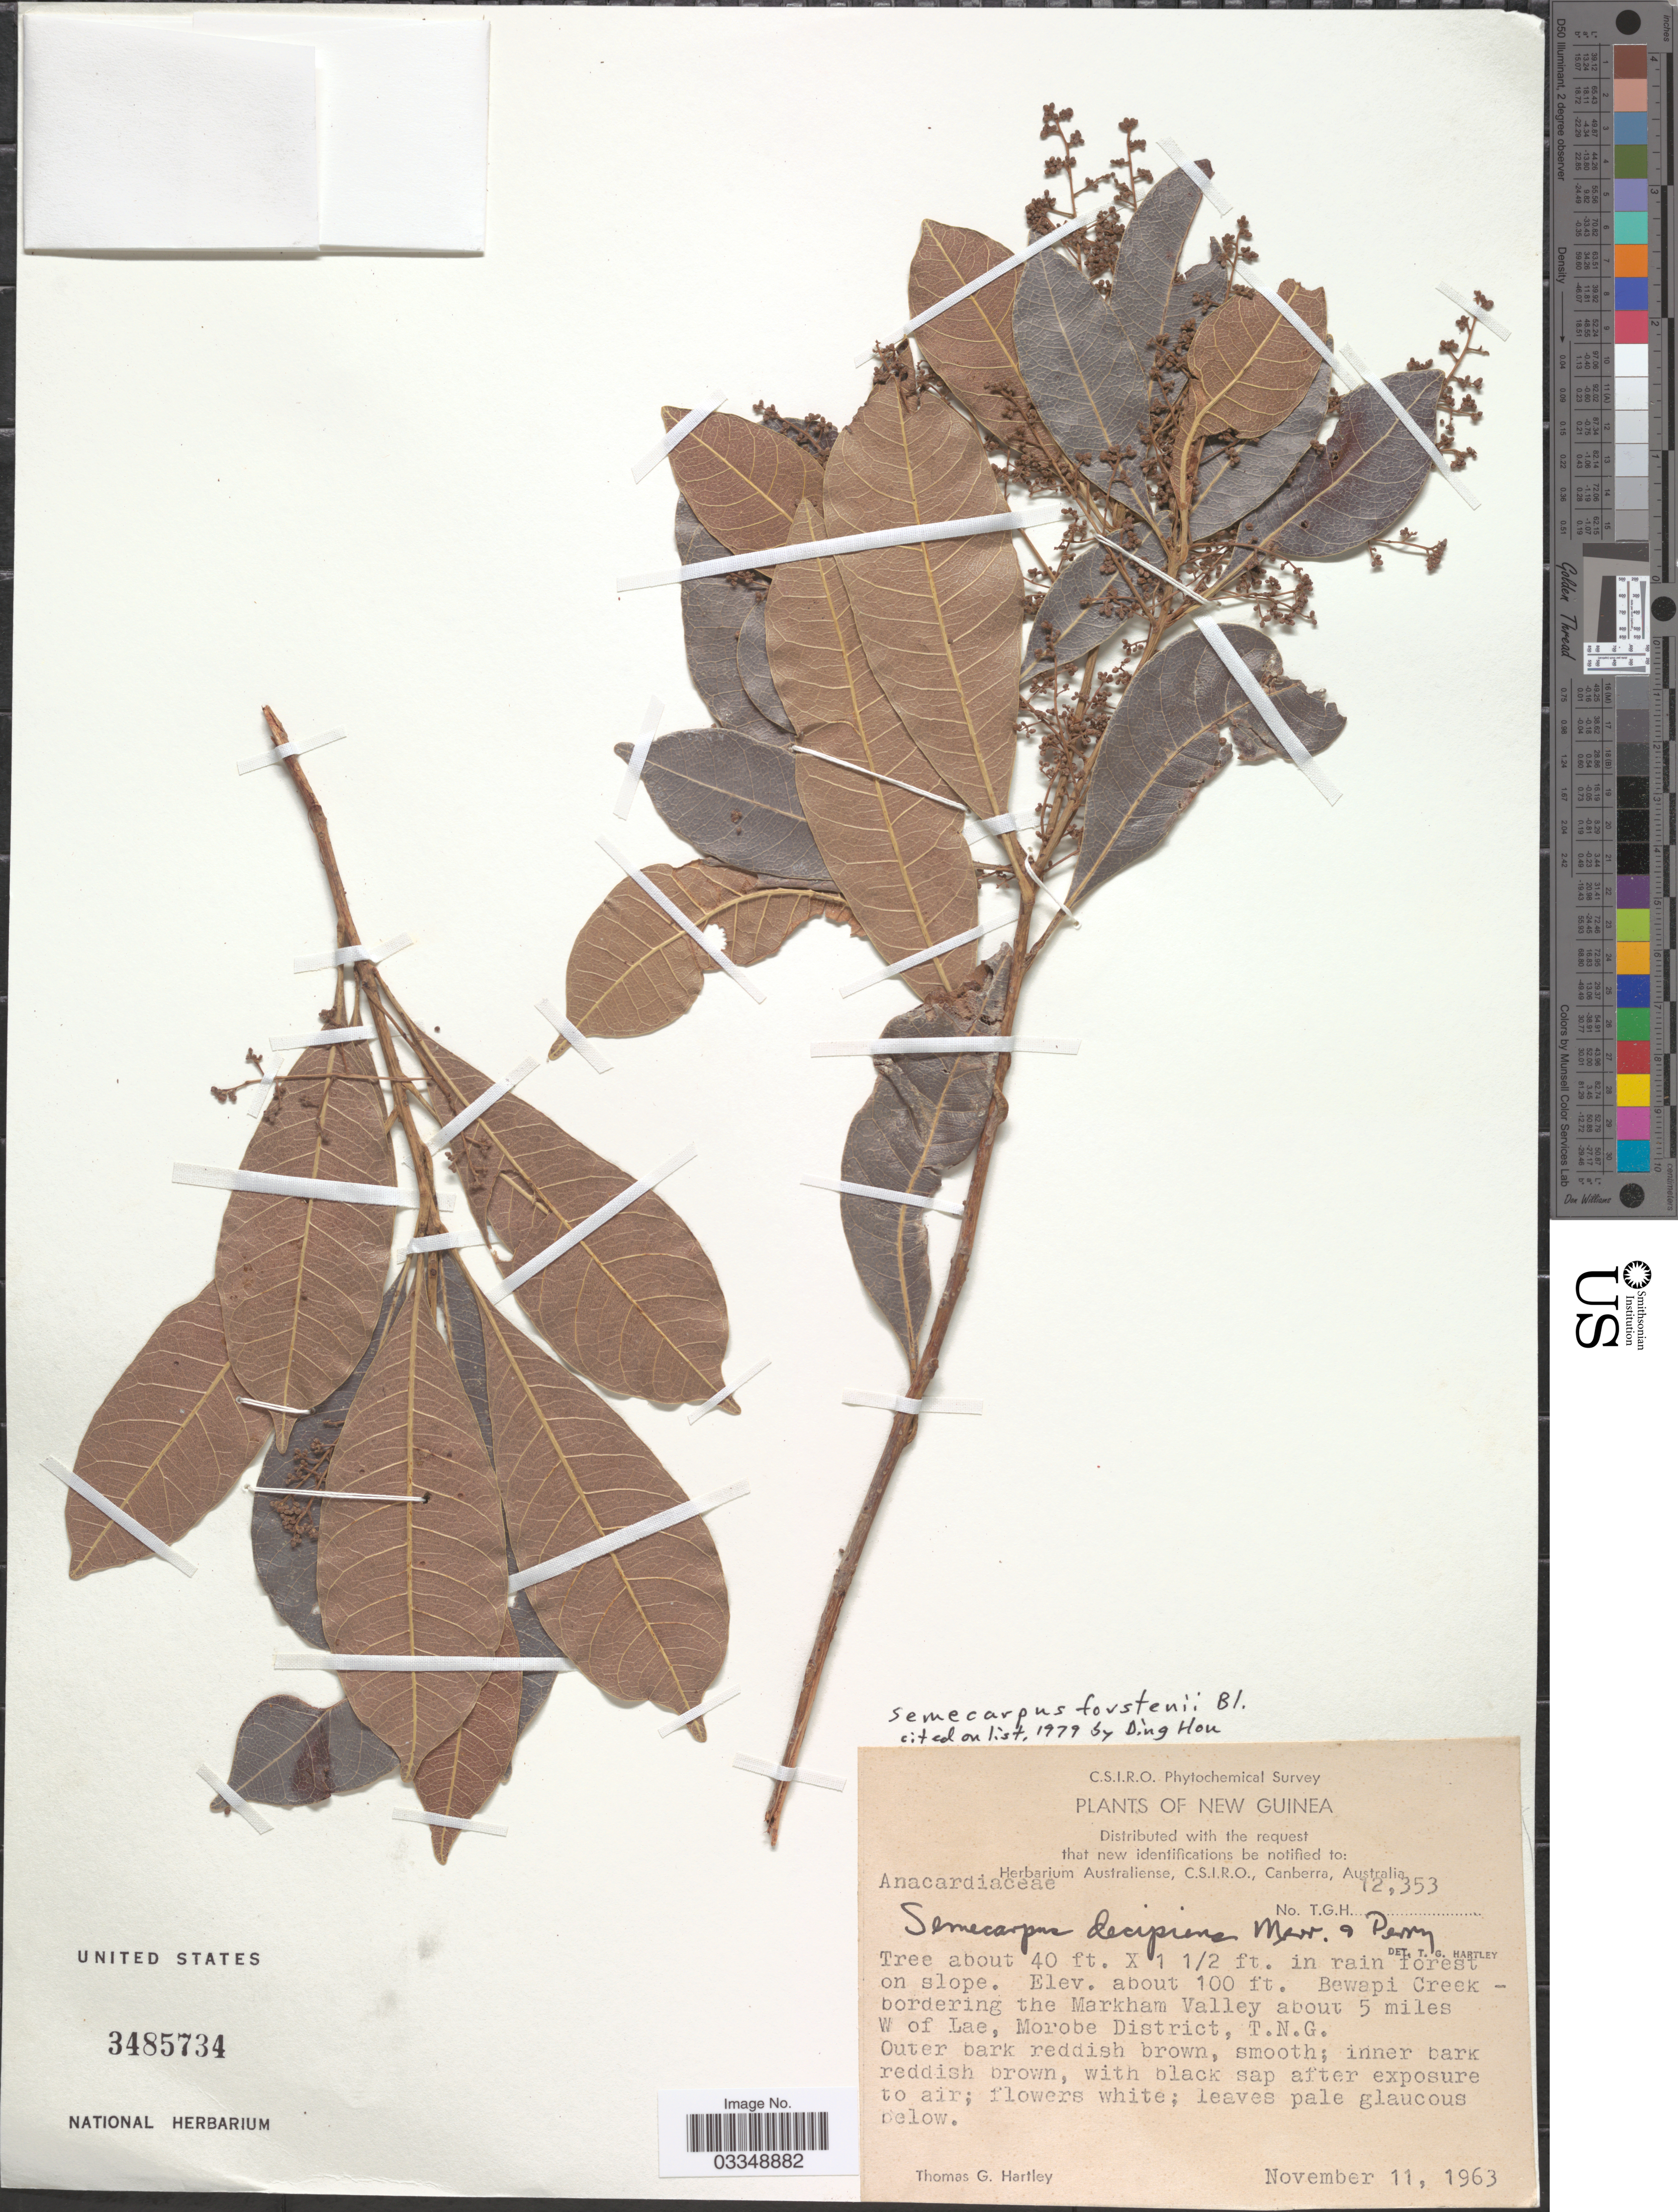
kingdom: Plantae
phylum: Tracheophyta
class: Magnoliopsida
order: Sapindales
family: Anacardiaceae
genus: Semecarpus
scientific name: Semecarpus forstenii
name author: Blume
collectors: T. G. Hartley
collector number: T.G.H. 12353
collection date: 1963-11-11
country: Papua New Guinea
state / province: Morobe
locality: New Guinea. Bewapi Creek-bordering the Markham Valley about 5 miles W of Lae, Morobe District, T.N.G.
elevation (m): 30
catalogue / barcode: US 3485734